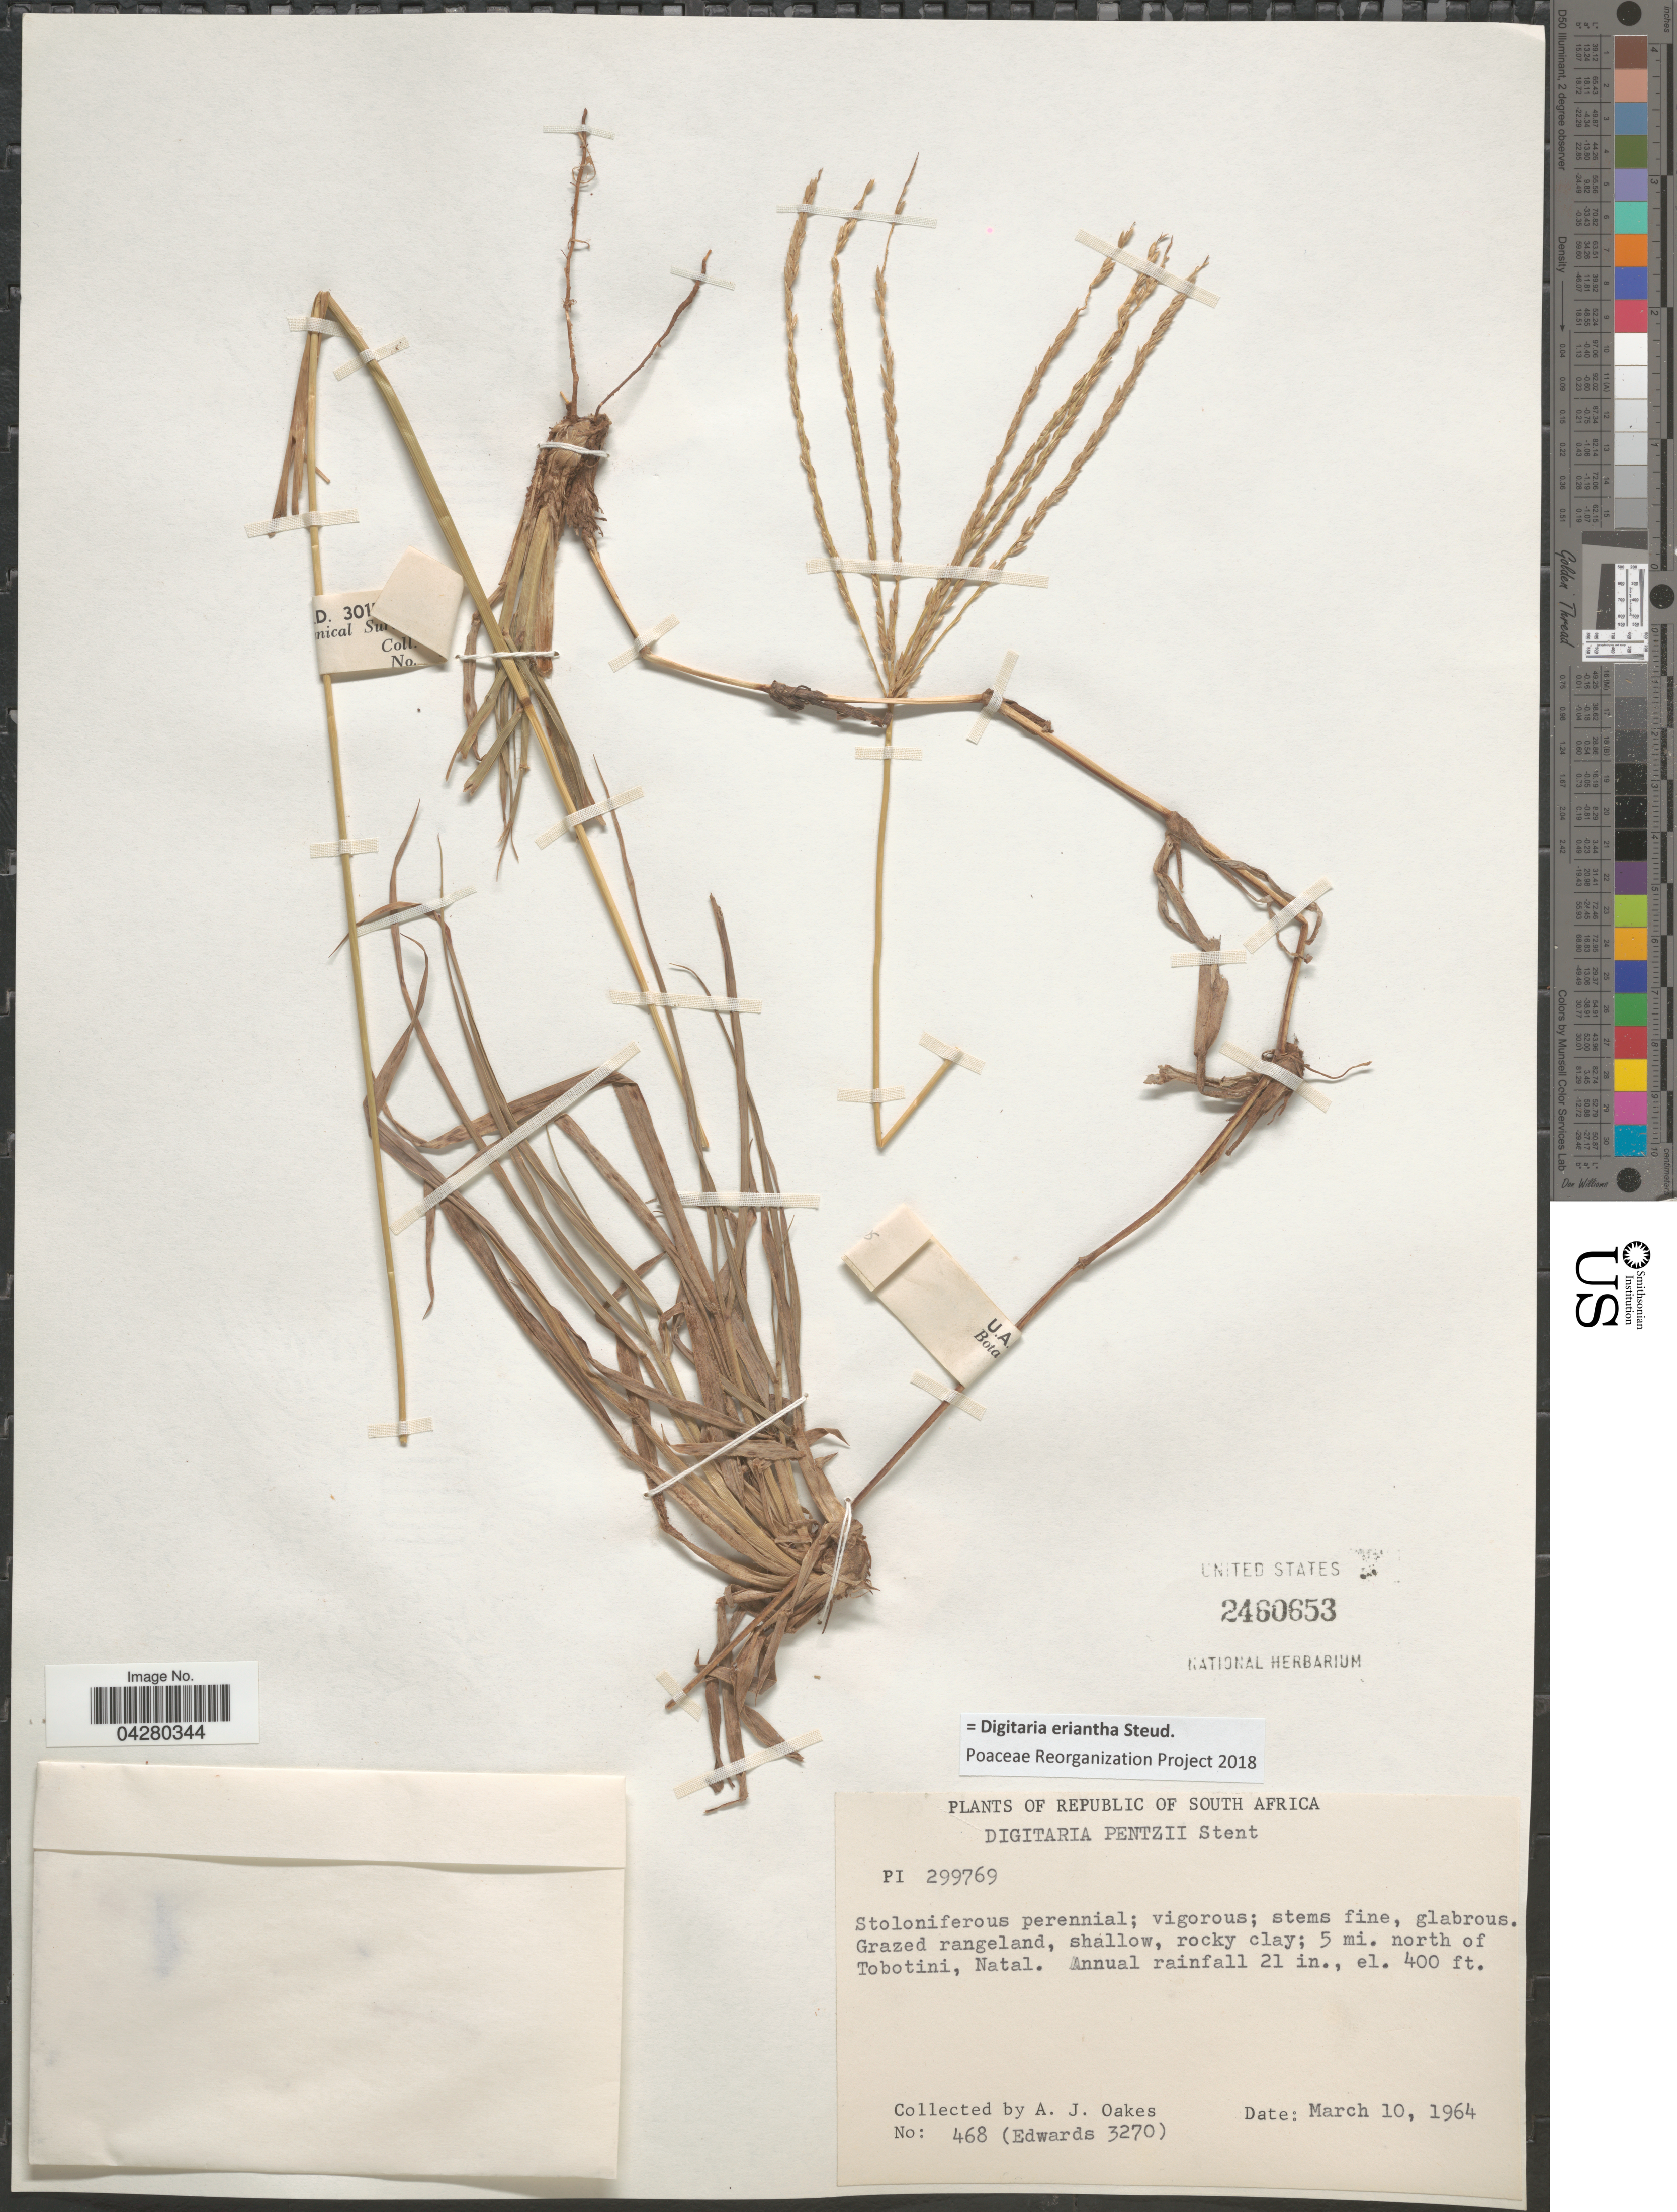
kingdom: Plantae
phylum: Tracheophyta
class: Liliopsida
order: Poales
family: Poaceae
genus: Digitaria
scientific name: Digitaria eriantha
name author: Steud.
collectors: A. Oakes & -. Edwards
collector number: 468/3270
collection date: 1964-03-10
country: South Africa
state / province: KwaZulu-Natal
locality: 5 mi. north of Tobotini, Natal.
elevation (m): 122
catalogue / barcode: US 2460653